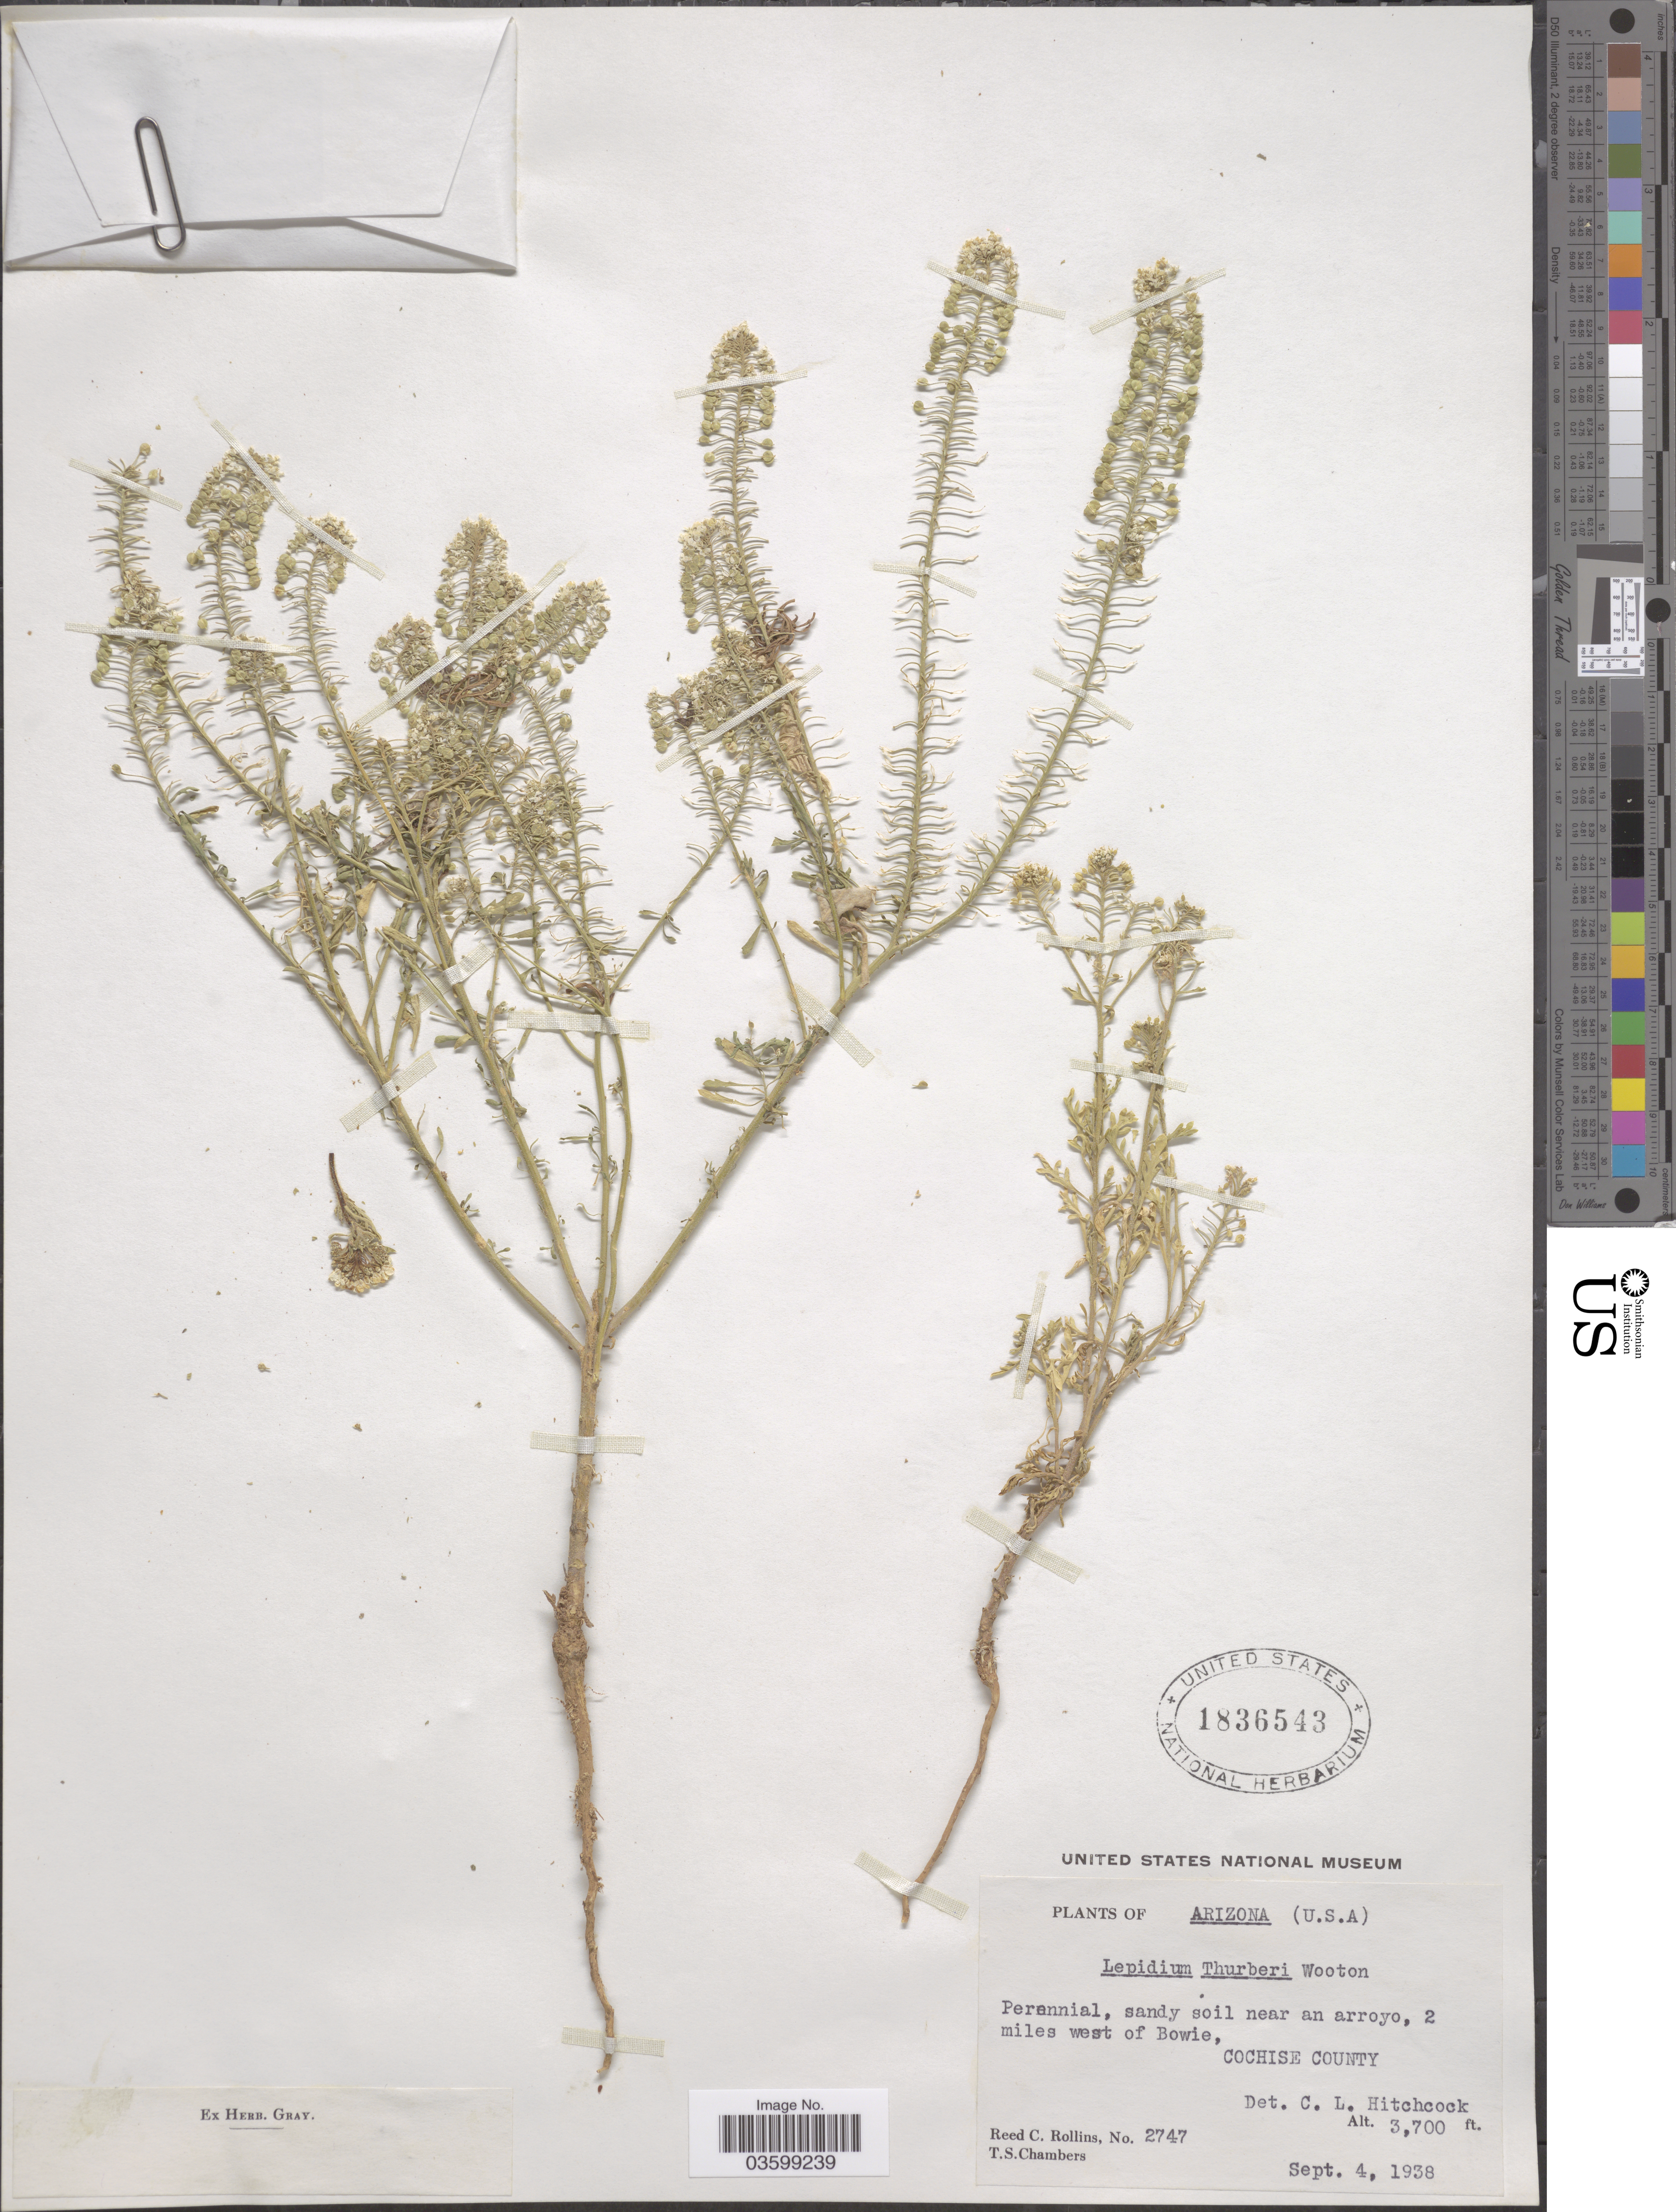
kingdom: Plantae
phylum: Tracheophyta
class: Magnoliopsida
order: Brassicales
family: Brassicaceae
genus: Lepidium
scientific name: Lepidium thurberi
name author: Wooton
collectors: R. C. Rollins & T. Chambers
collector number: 2747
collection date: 1938-09-04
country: United States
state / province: Arizona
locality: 2 miles west of Bowie, Cochise County.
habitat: sandy soil near an arroyo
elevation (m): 1128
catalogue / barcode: US 1836543